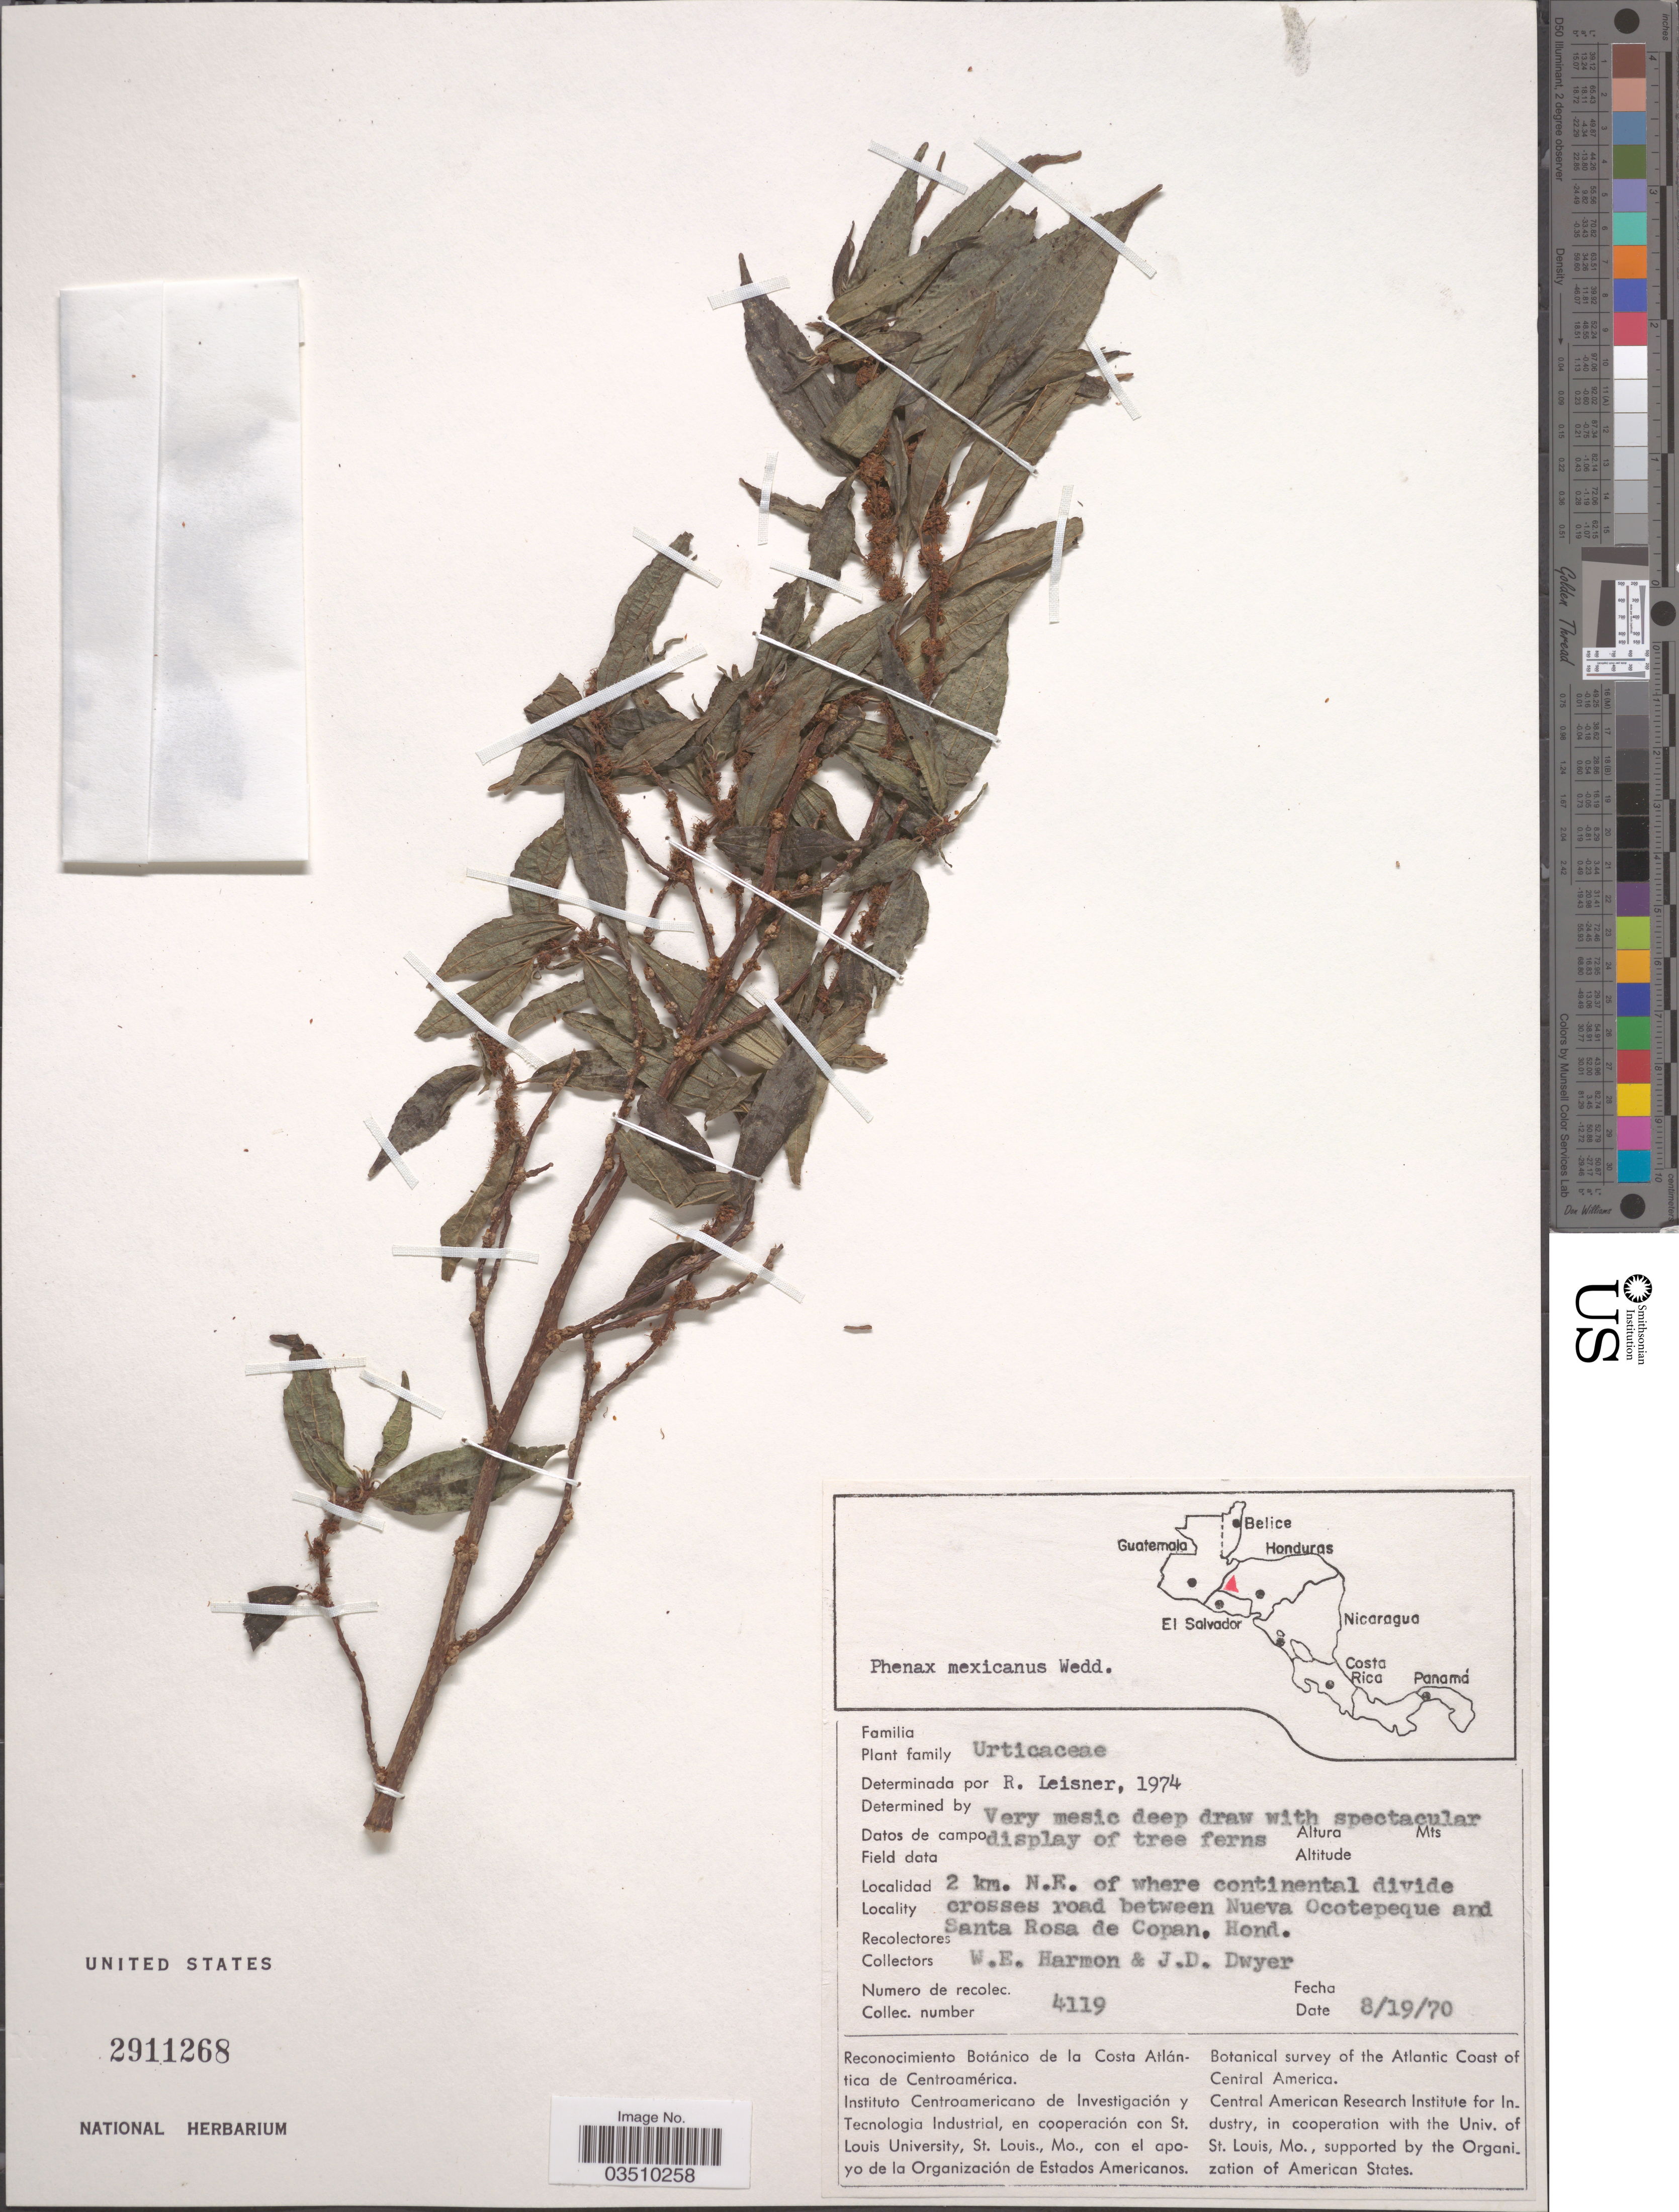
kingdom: Plantae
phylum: Tracheophyta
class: Magnoliopsida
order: Rosales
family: Urticaceae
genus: Phenax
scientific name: Phenax mexicanus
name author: Wedd.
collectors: W. E. Harmon & J. D. Dwyer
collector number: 4119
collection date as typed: Transcribed d/m/y: 19/8/70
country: Honduras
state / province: Copan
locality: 2 km. N.E. of where continental divide crosses road between Nueva Ocotepeque and Santa Rosa de Copan. Hond.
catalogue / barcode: US 2911268